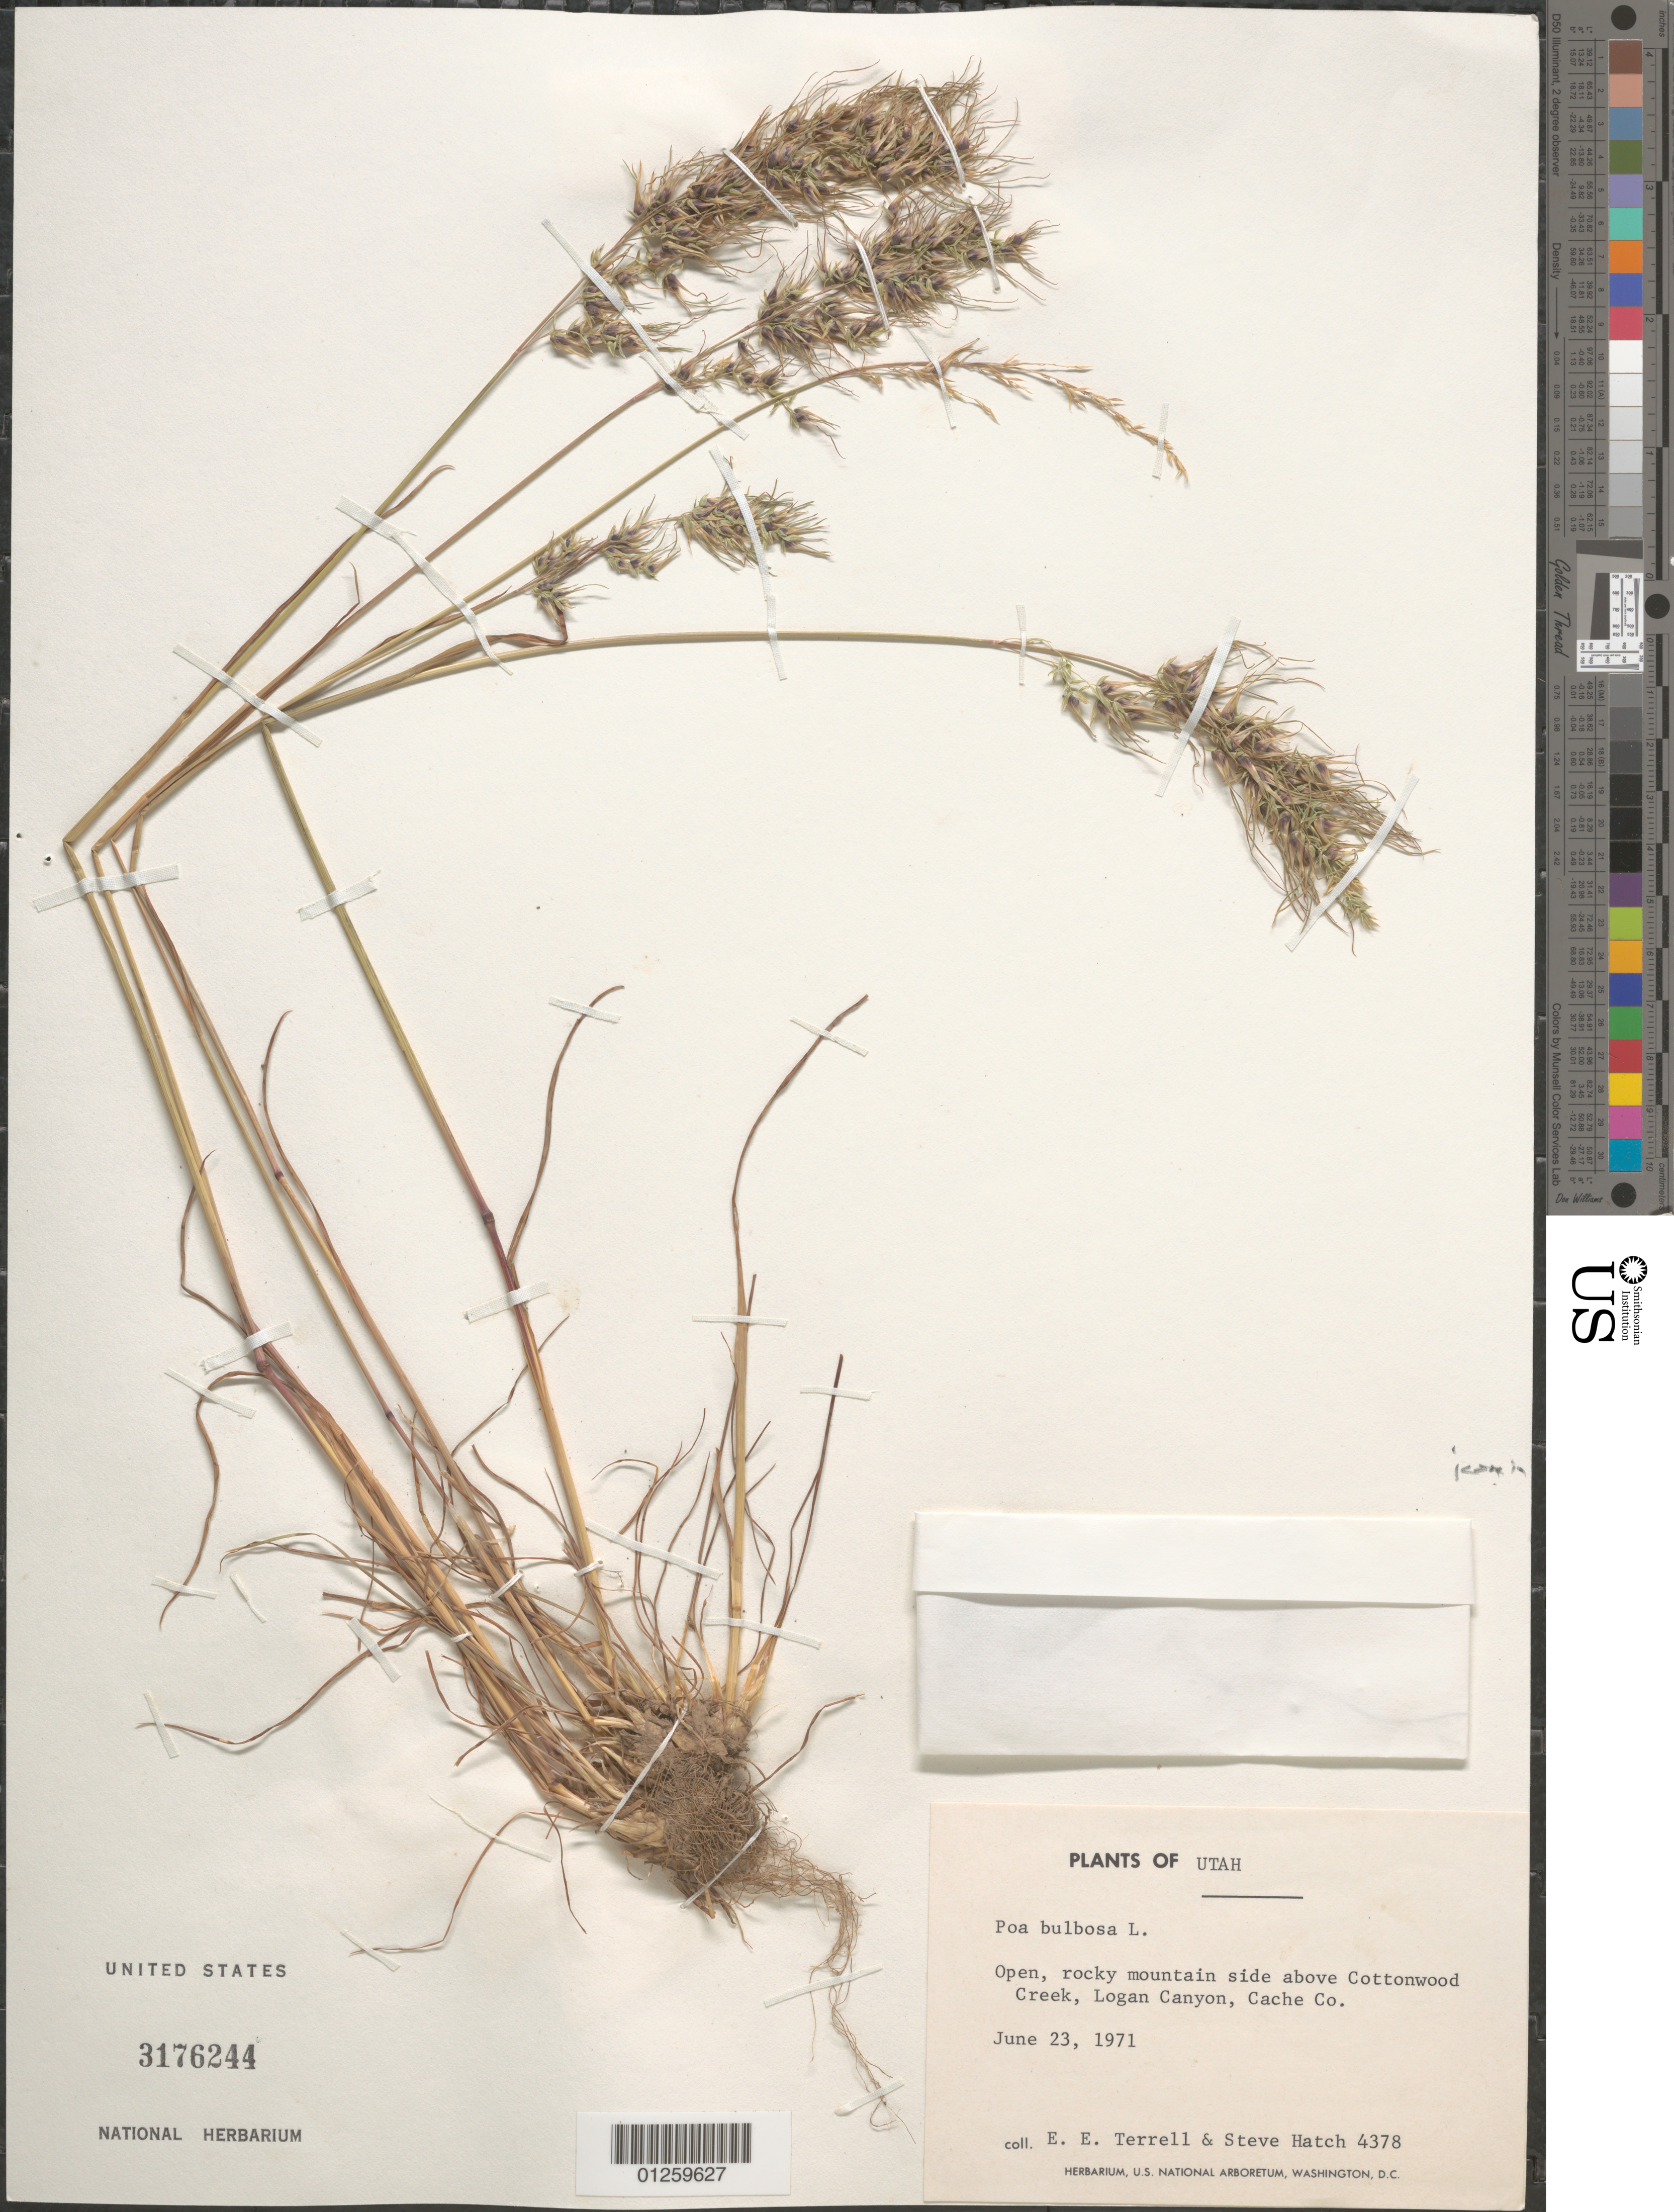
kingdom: Plantae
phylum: Tracheophyta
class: Liliopsida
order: Poales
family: Poaceae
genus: Poa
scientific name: Poa iconia var. iconia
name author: Azn.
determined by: Soreng, Robert J., Research Associate (BOT), Smithsonian Institution - National Museum of Natural History (UNITED STATES)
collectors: E. E. Terrell & S. Hatch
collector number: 4378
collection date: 1971-06-23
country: United States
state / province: Utah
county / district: Cache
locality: Open, rocky mountain side above Cottonwood Creek, Logan Canyon.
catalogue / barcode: US 3176244